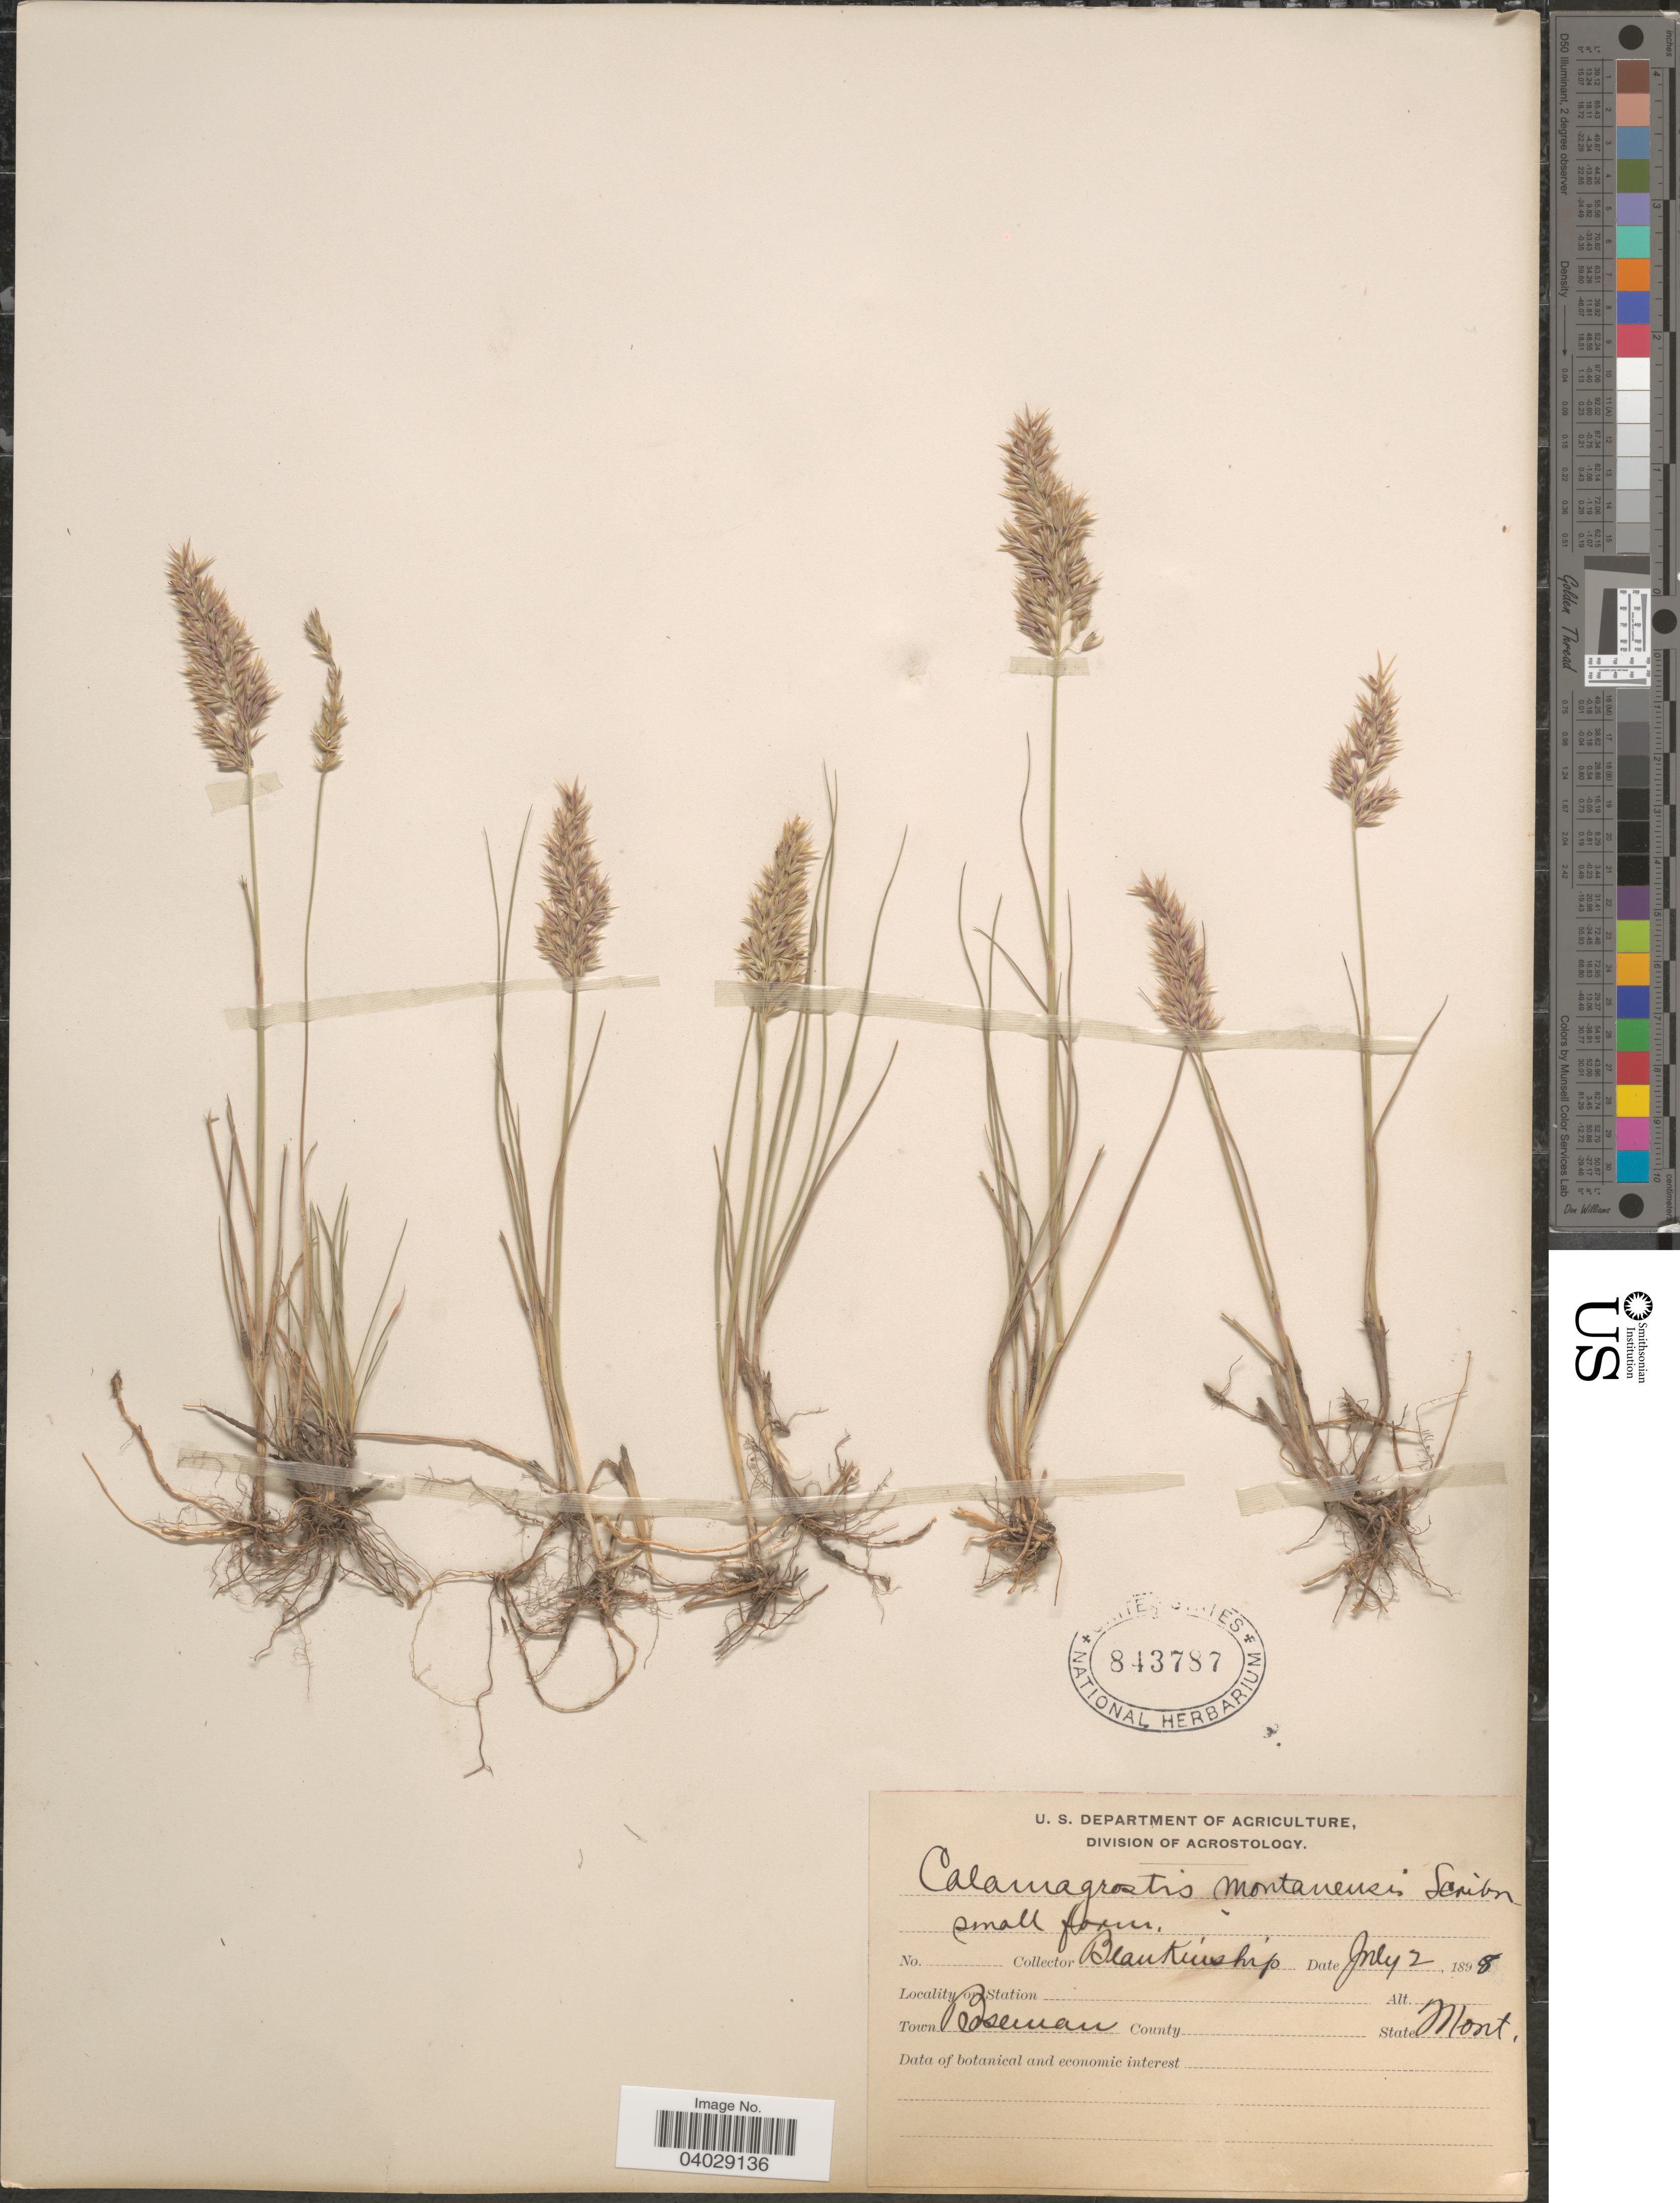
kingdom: Plantae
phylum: Tracheophyta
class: Liliopsida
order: Poales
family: Poaceae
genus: Calamagrostis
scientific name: Calamagrostis montanensis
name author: Scribn. ex Vasey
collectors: Blankinship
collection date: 1898-07-02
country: United States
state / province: Montana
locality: Town Bozeman.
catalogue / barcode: US 843787